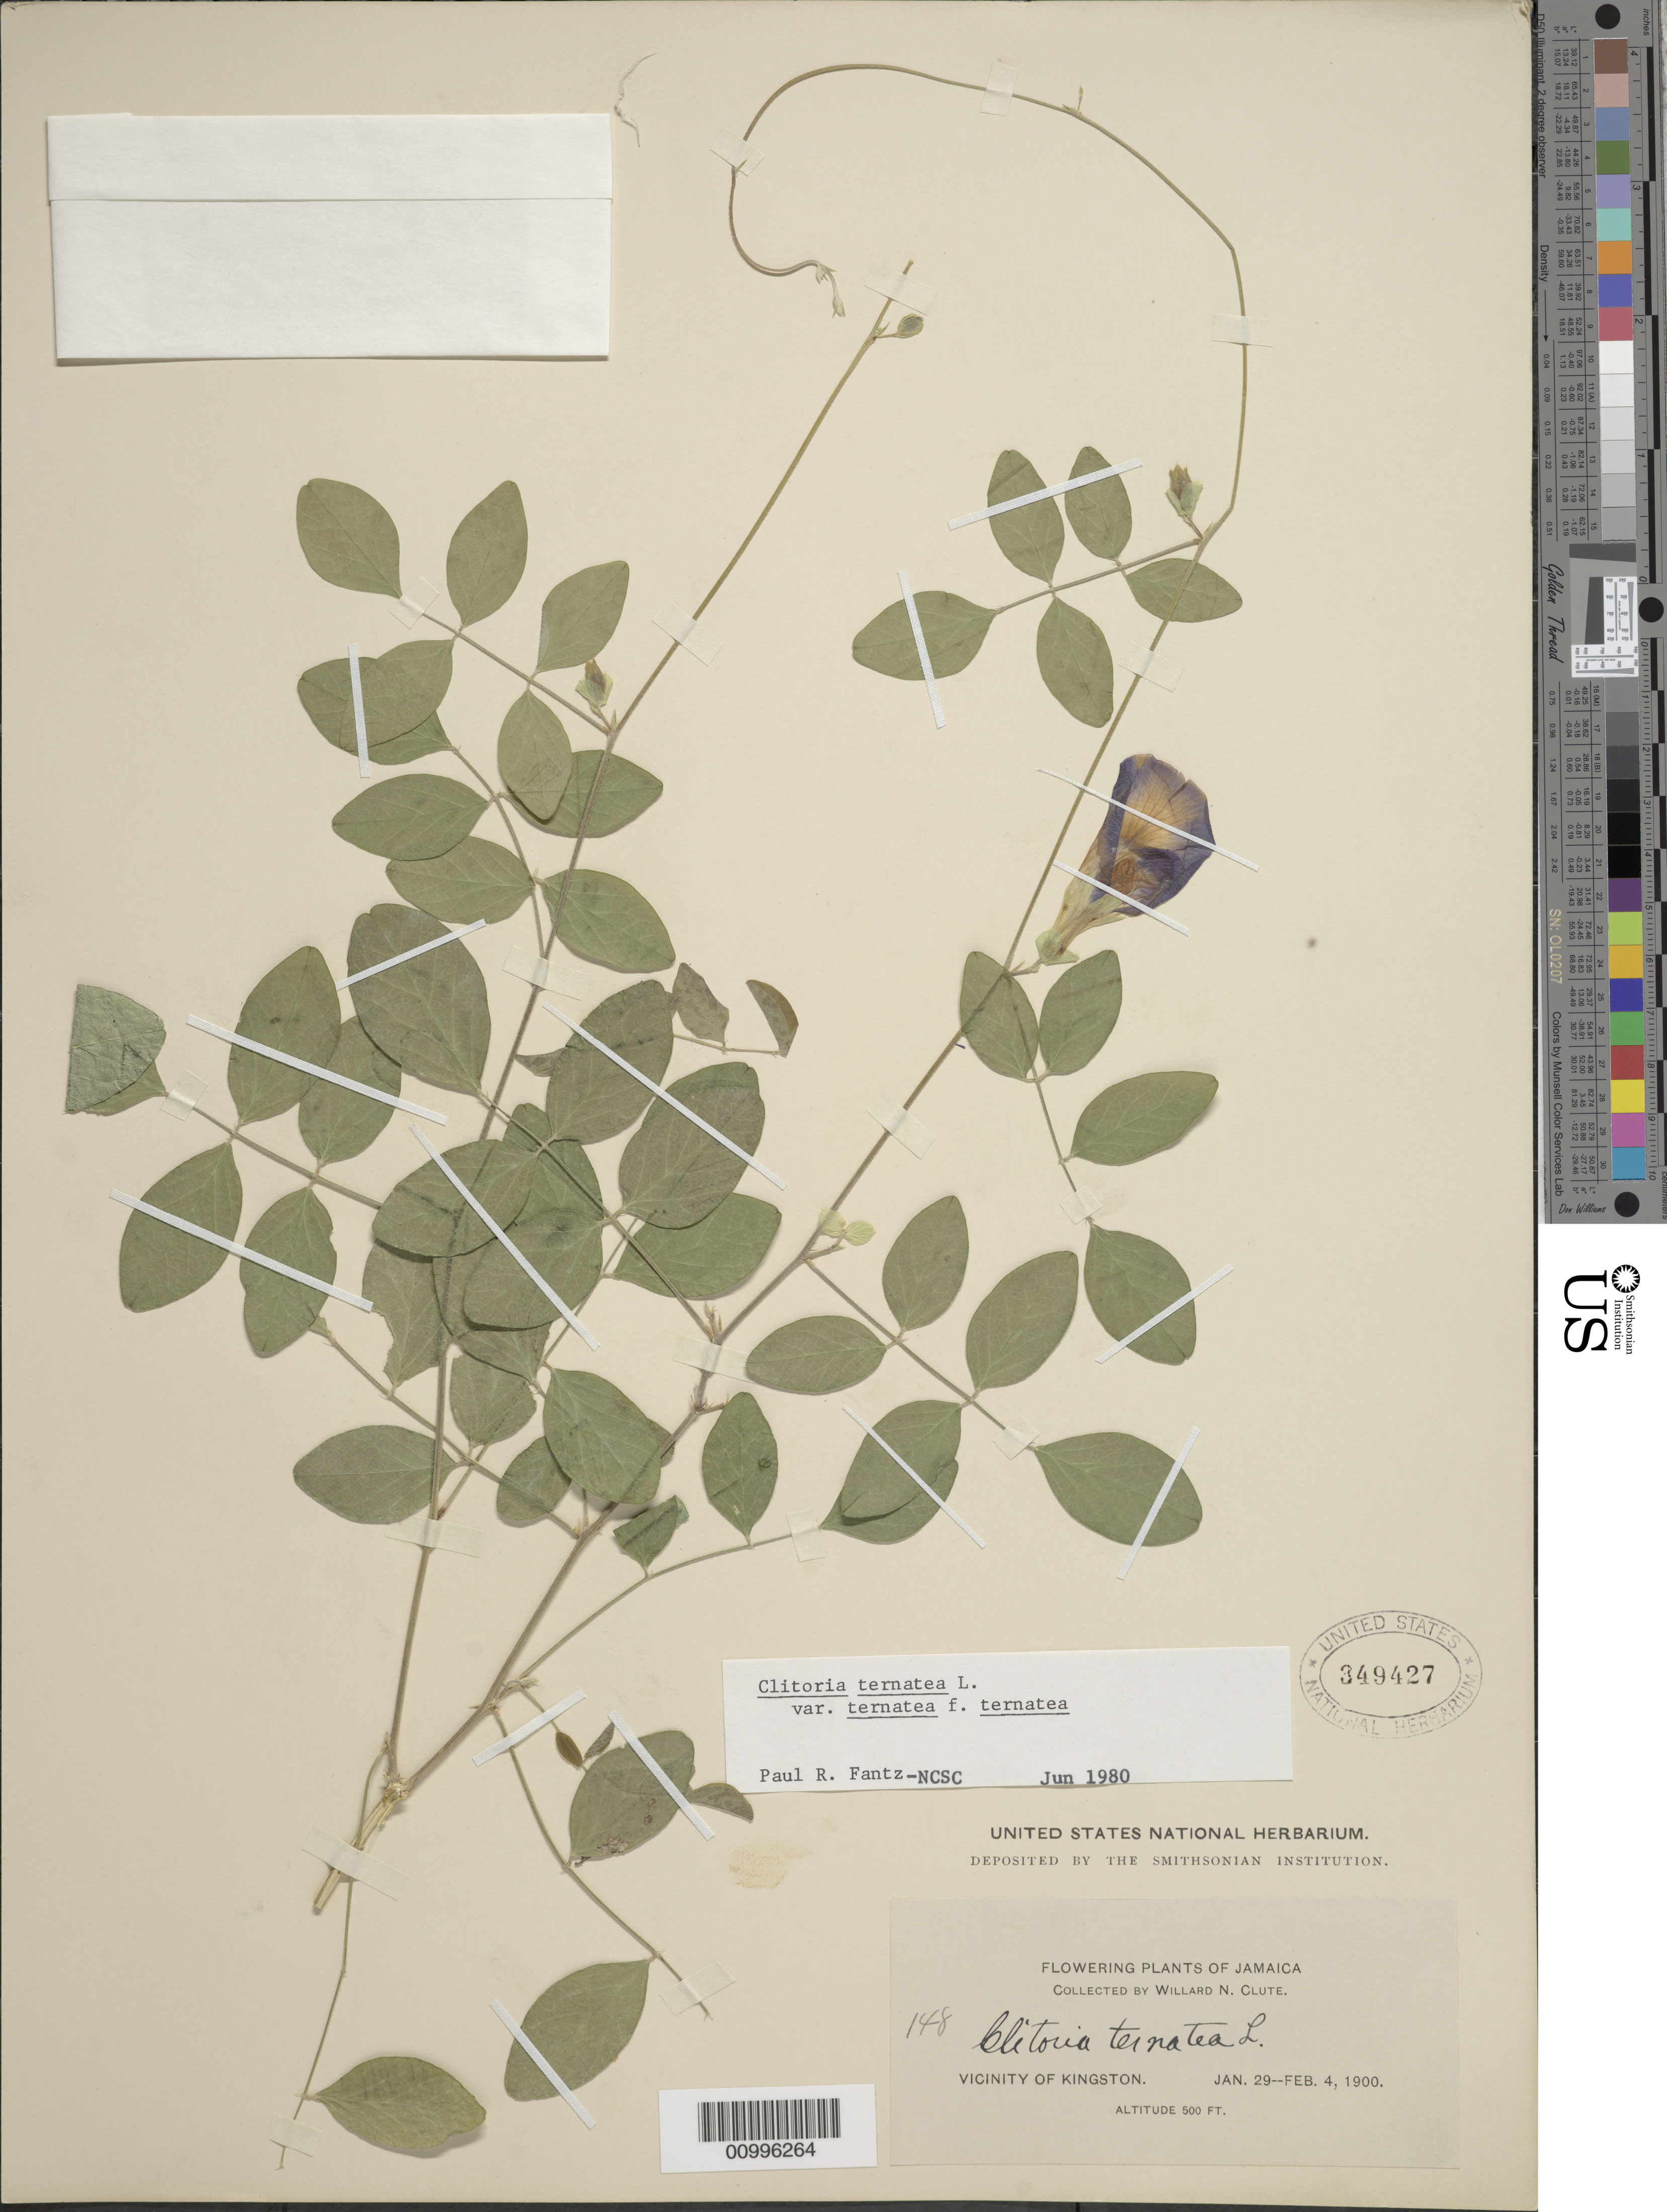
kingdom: Plantae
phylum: Tracheophyta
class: Magnoliopsida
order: Fabales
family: Fabaceae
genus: Clitoria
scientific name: Clitoria ternatea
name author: L.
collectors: W. N. Clute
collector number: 148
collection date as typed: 29 Jan 1900 to 04 Jan 1900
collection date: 1900-01-04/1900-01-29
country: Jamaica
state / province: Kingston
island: Jamaica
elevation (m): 152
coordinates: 0 N, 0 E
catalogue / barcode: US 349427